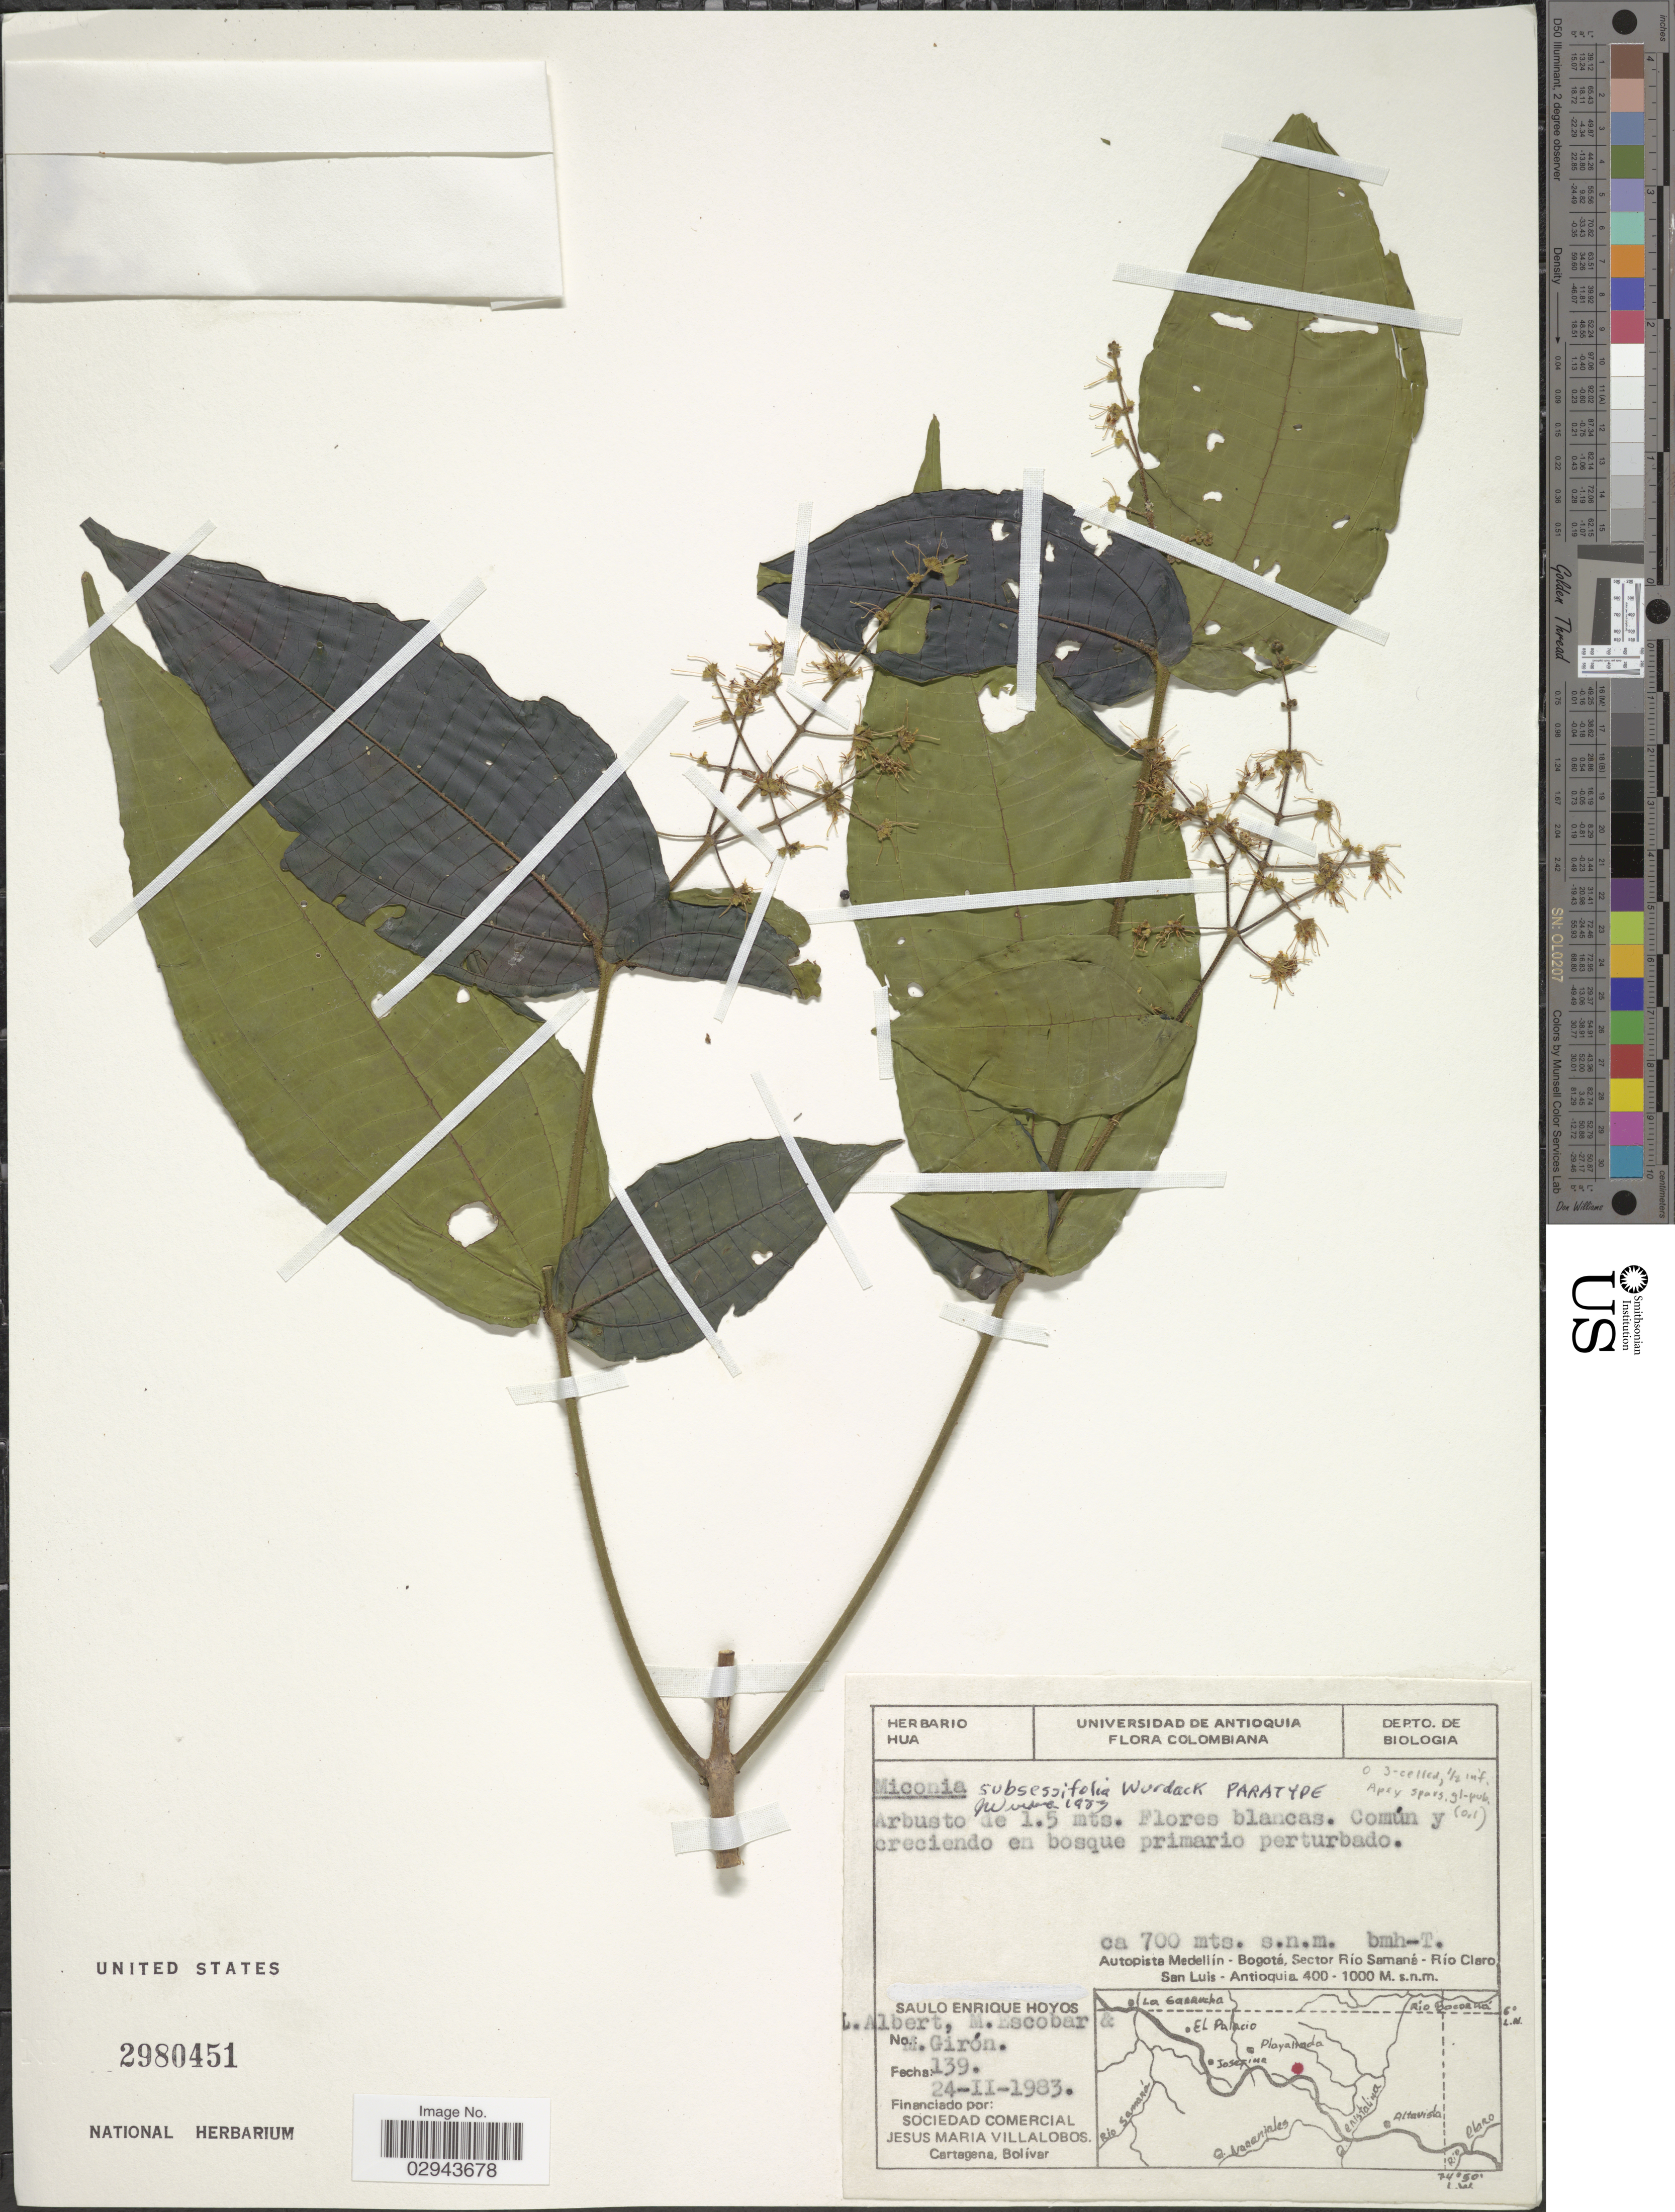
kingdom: Plantae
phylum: Tracheophyta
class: Magnoliopsida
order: Myrtales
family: Melastomataceae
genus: Miconia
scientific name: Miconia subsessilifolia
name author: Wurdack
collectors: S. E. Hoyos, L. Albert, M. Escobar & M. Girón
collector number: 139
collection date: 1983-02-24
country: Colombia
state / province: Antioquia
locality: Autopista Medellín - Bogotá, Sector Río Samané - Río Claro. San Luis.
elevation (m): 700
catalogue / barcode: US 2980451